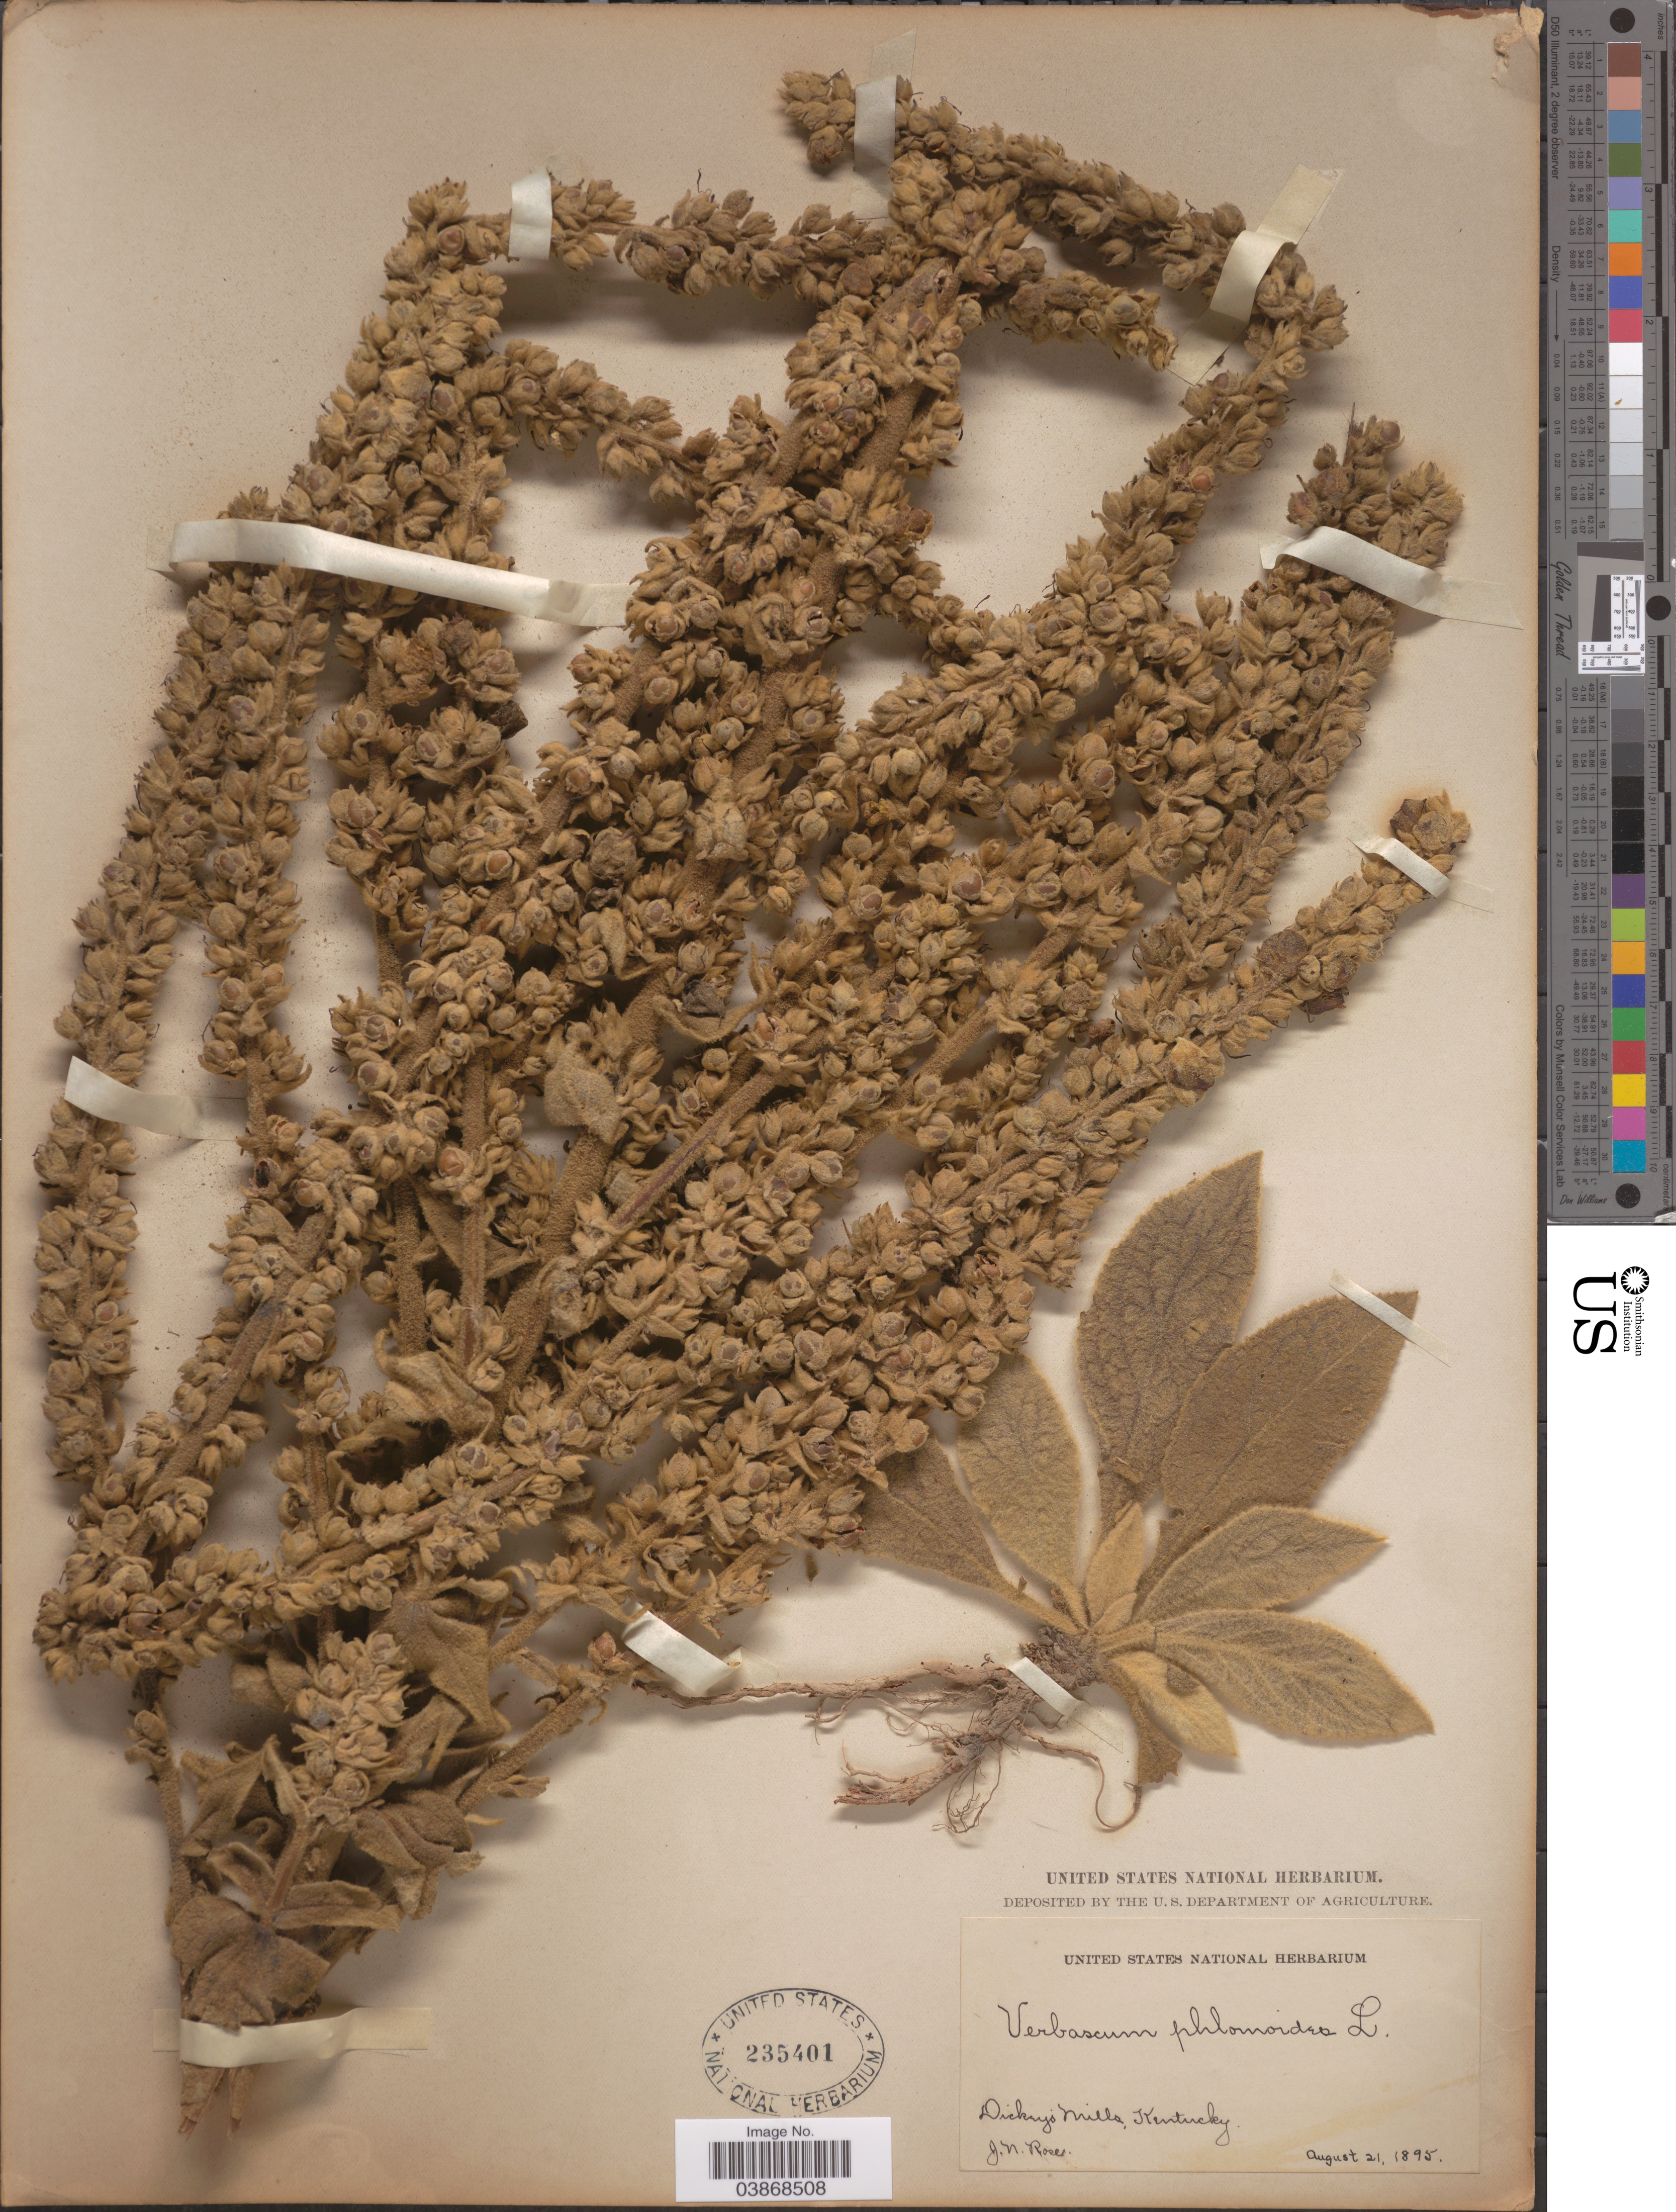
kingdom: Plantae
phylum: Tracheophyta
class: Magnoliopsida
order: Lamiales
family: Scrophulariaceae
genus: Verbascum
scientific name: Verbascum phlomoides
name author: L.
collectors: J. N. Rose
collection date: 1895-08-21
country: United States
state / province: Kentucky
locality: In greenhouse, Ag. Dept. Dickey's Mills.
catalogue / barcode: US 235401